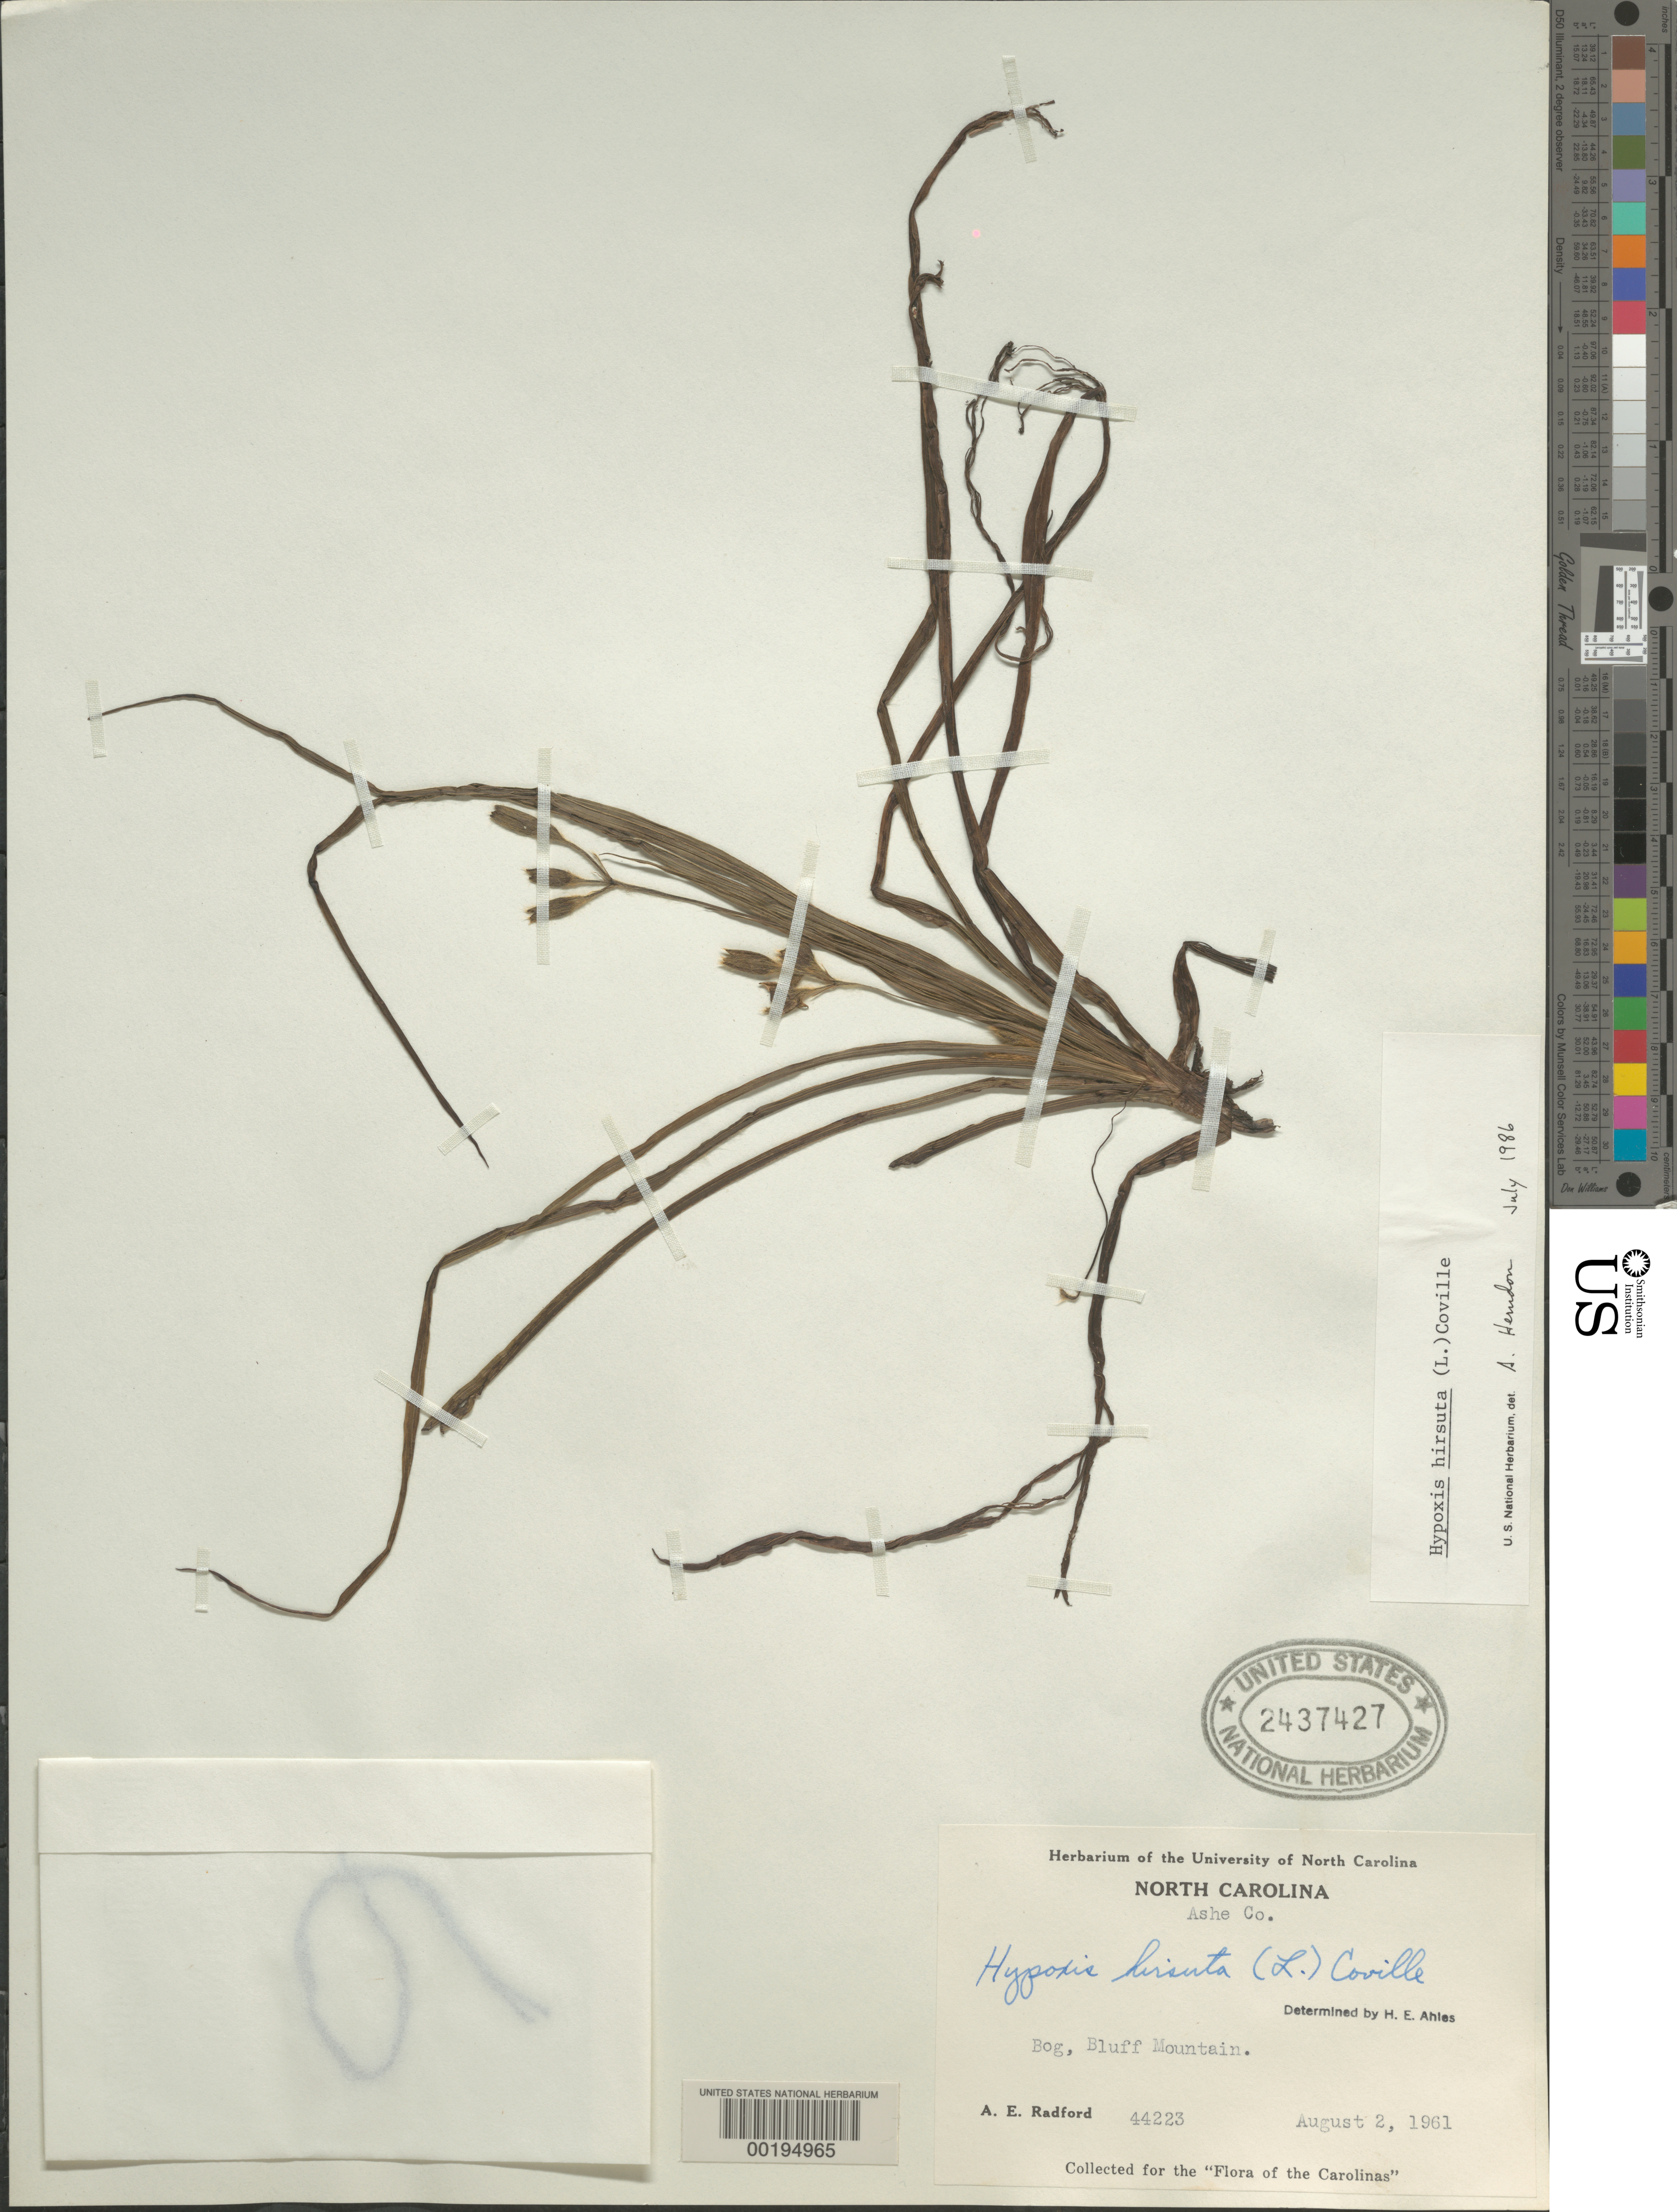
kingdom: Plantae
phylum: Tracheophyta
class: Liliopsida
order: Asparagales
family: Hypoxidaceae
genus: Hypoxis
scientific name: Hypoxis hirsuta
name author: (L.) Coville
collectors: A. E. Radford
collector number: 44223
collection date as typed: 02 Aug 1961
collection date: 1961-08-02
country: United States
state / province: North Carolina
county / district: Ashe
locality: Bluff mountain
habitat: Bog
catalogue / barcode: US 2437427